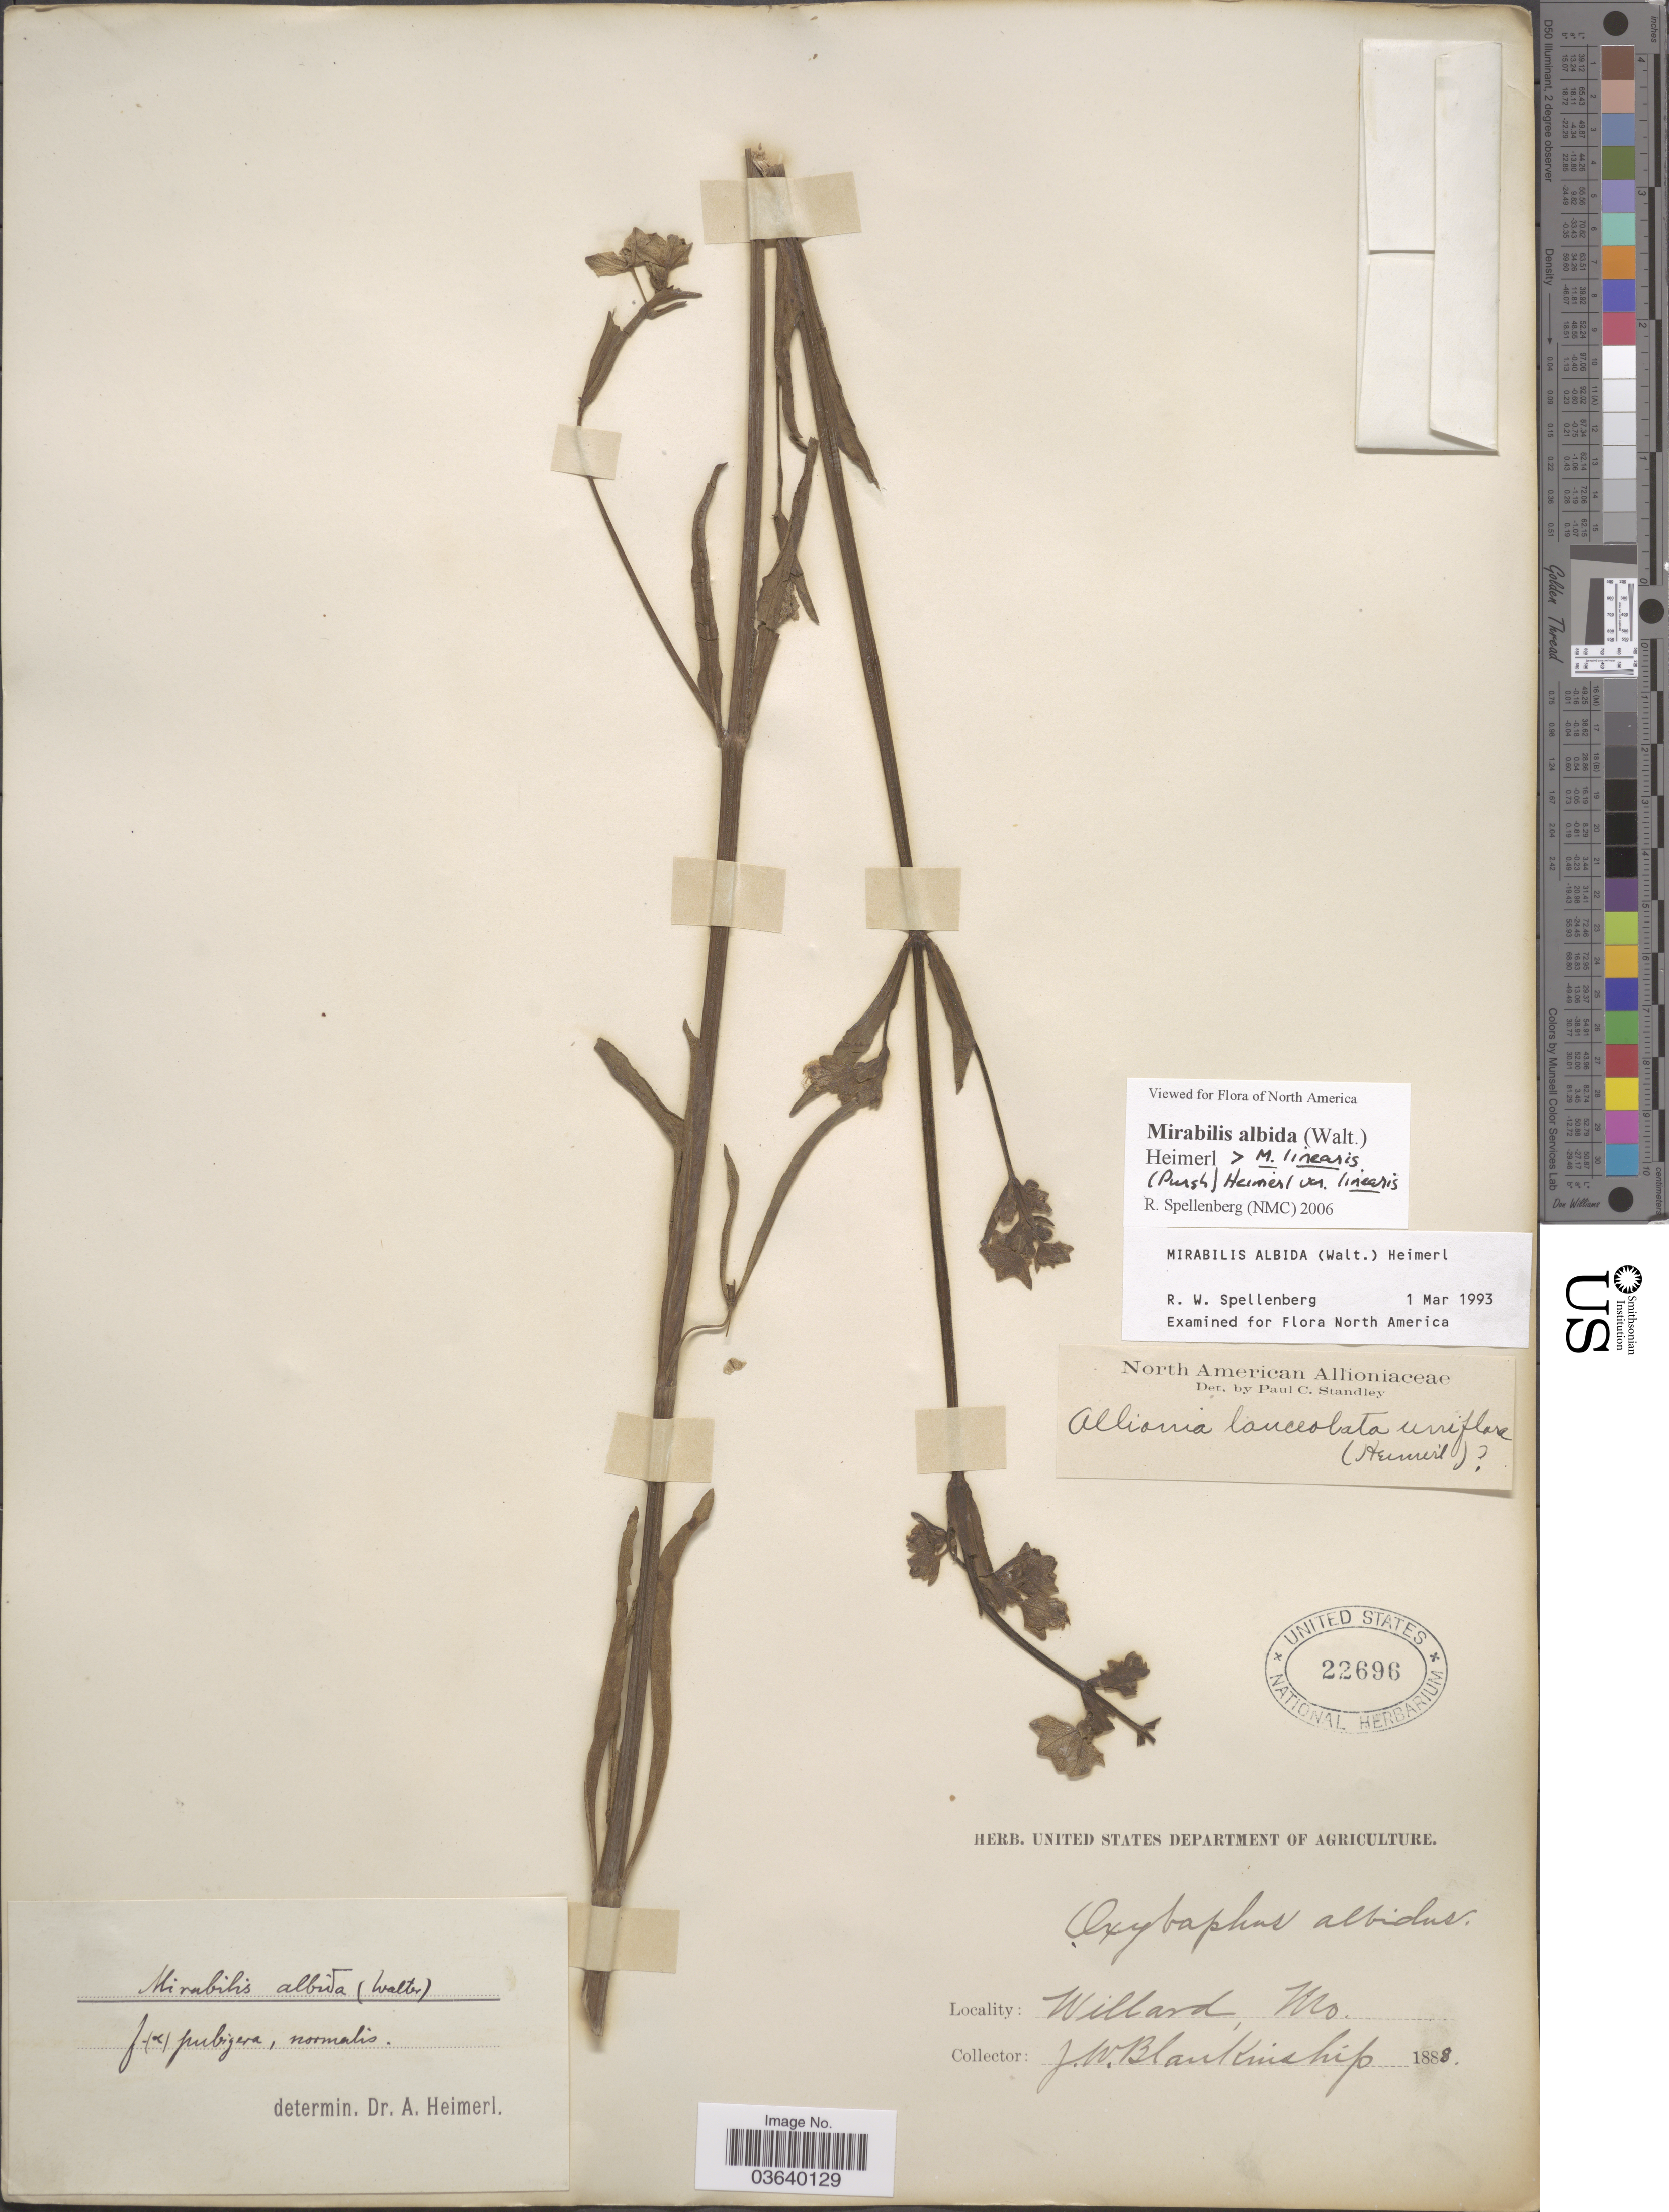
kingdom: Plantae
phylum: Tracheophyta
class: Magnoliopsida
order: Caryophyllales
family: Nyctaginaceae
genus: Mirabilis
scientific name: Mirabilis albida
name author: (Walter) Heimerl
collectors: J. W. Blankinship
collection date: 1888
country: United States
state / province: Missouri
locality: Willard.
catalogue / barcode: US 22696